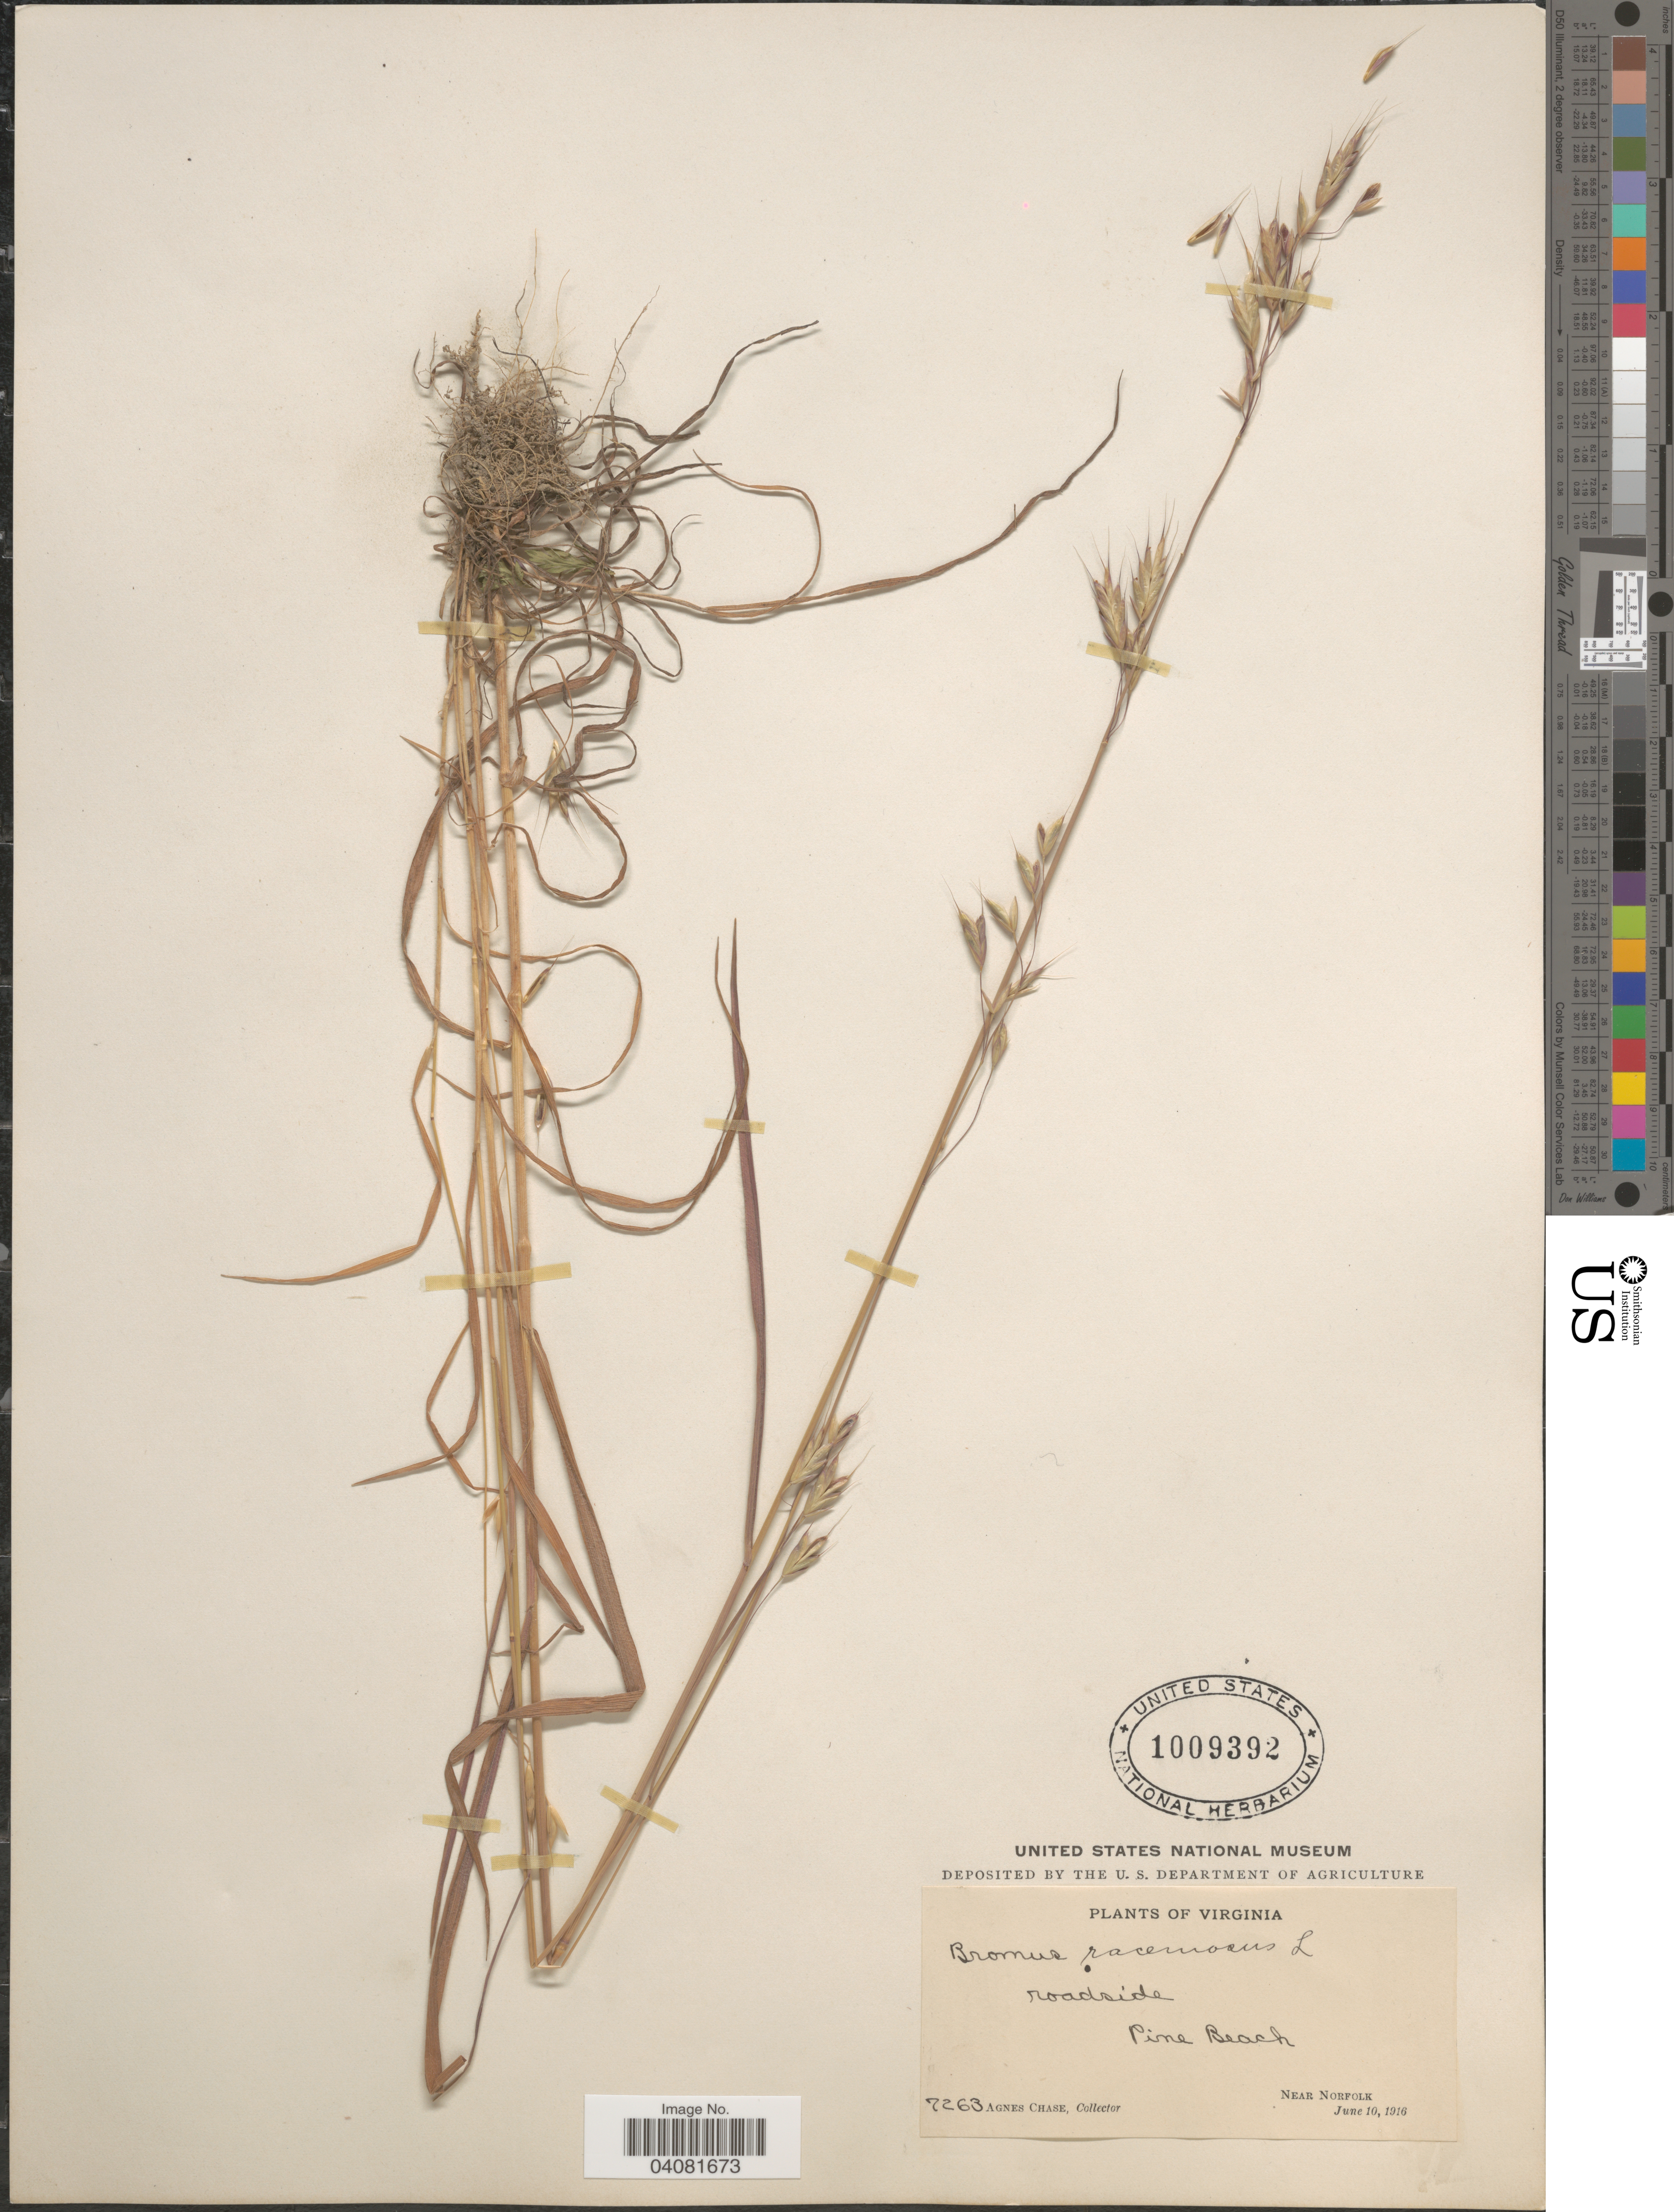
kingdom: Plantae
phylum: Tracheophyta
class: Liliopsida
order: Poales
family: Poaceae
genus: Bromus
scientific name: Bromus commutatus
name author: Schrad.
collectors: A. Chase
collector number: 7263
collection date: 1916-06-10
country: United States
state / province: Virginia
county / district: City of Norfolk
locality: Pine Beach. Near Norfolk.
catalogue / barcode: US 1009392